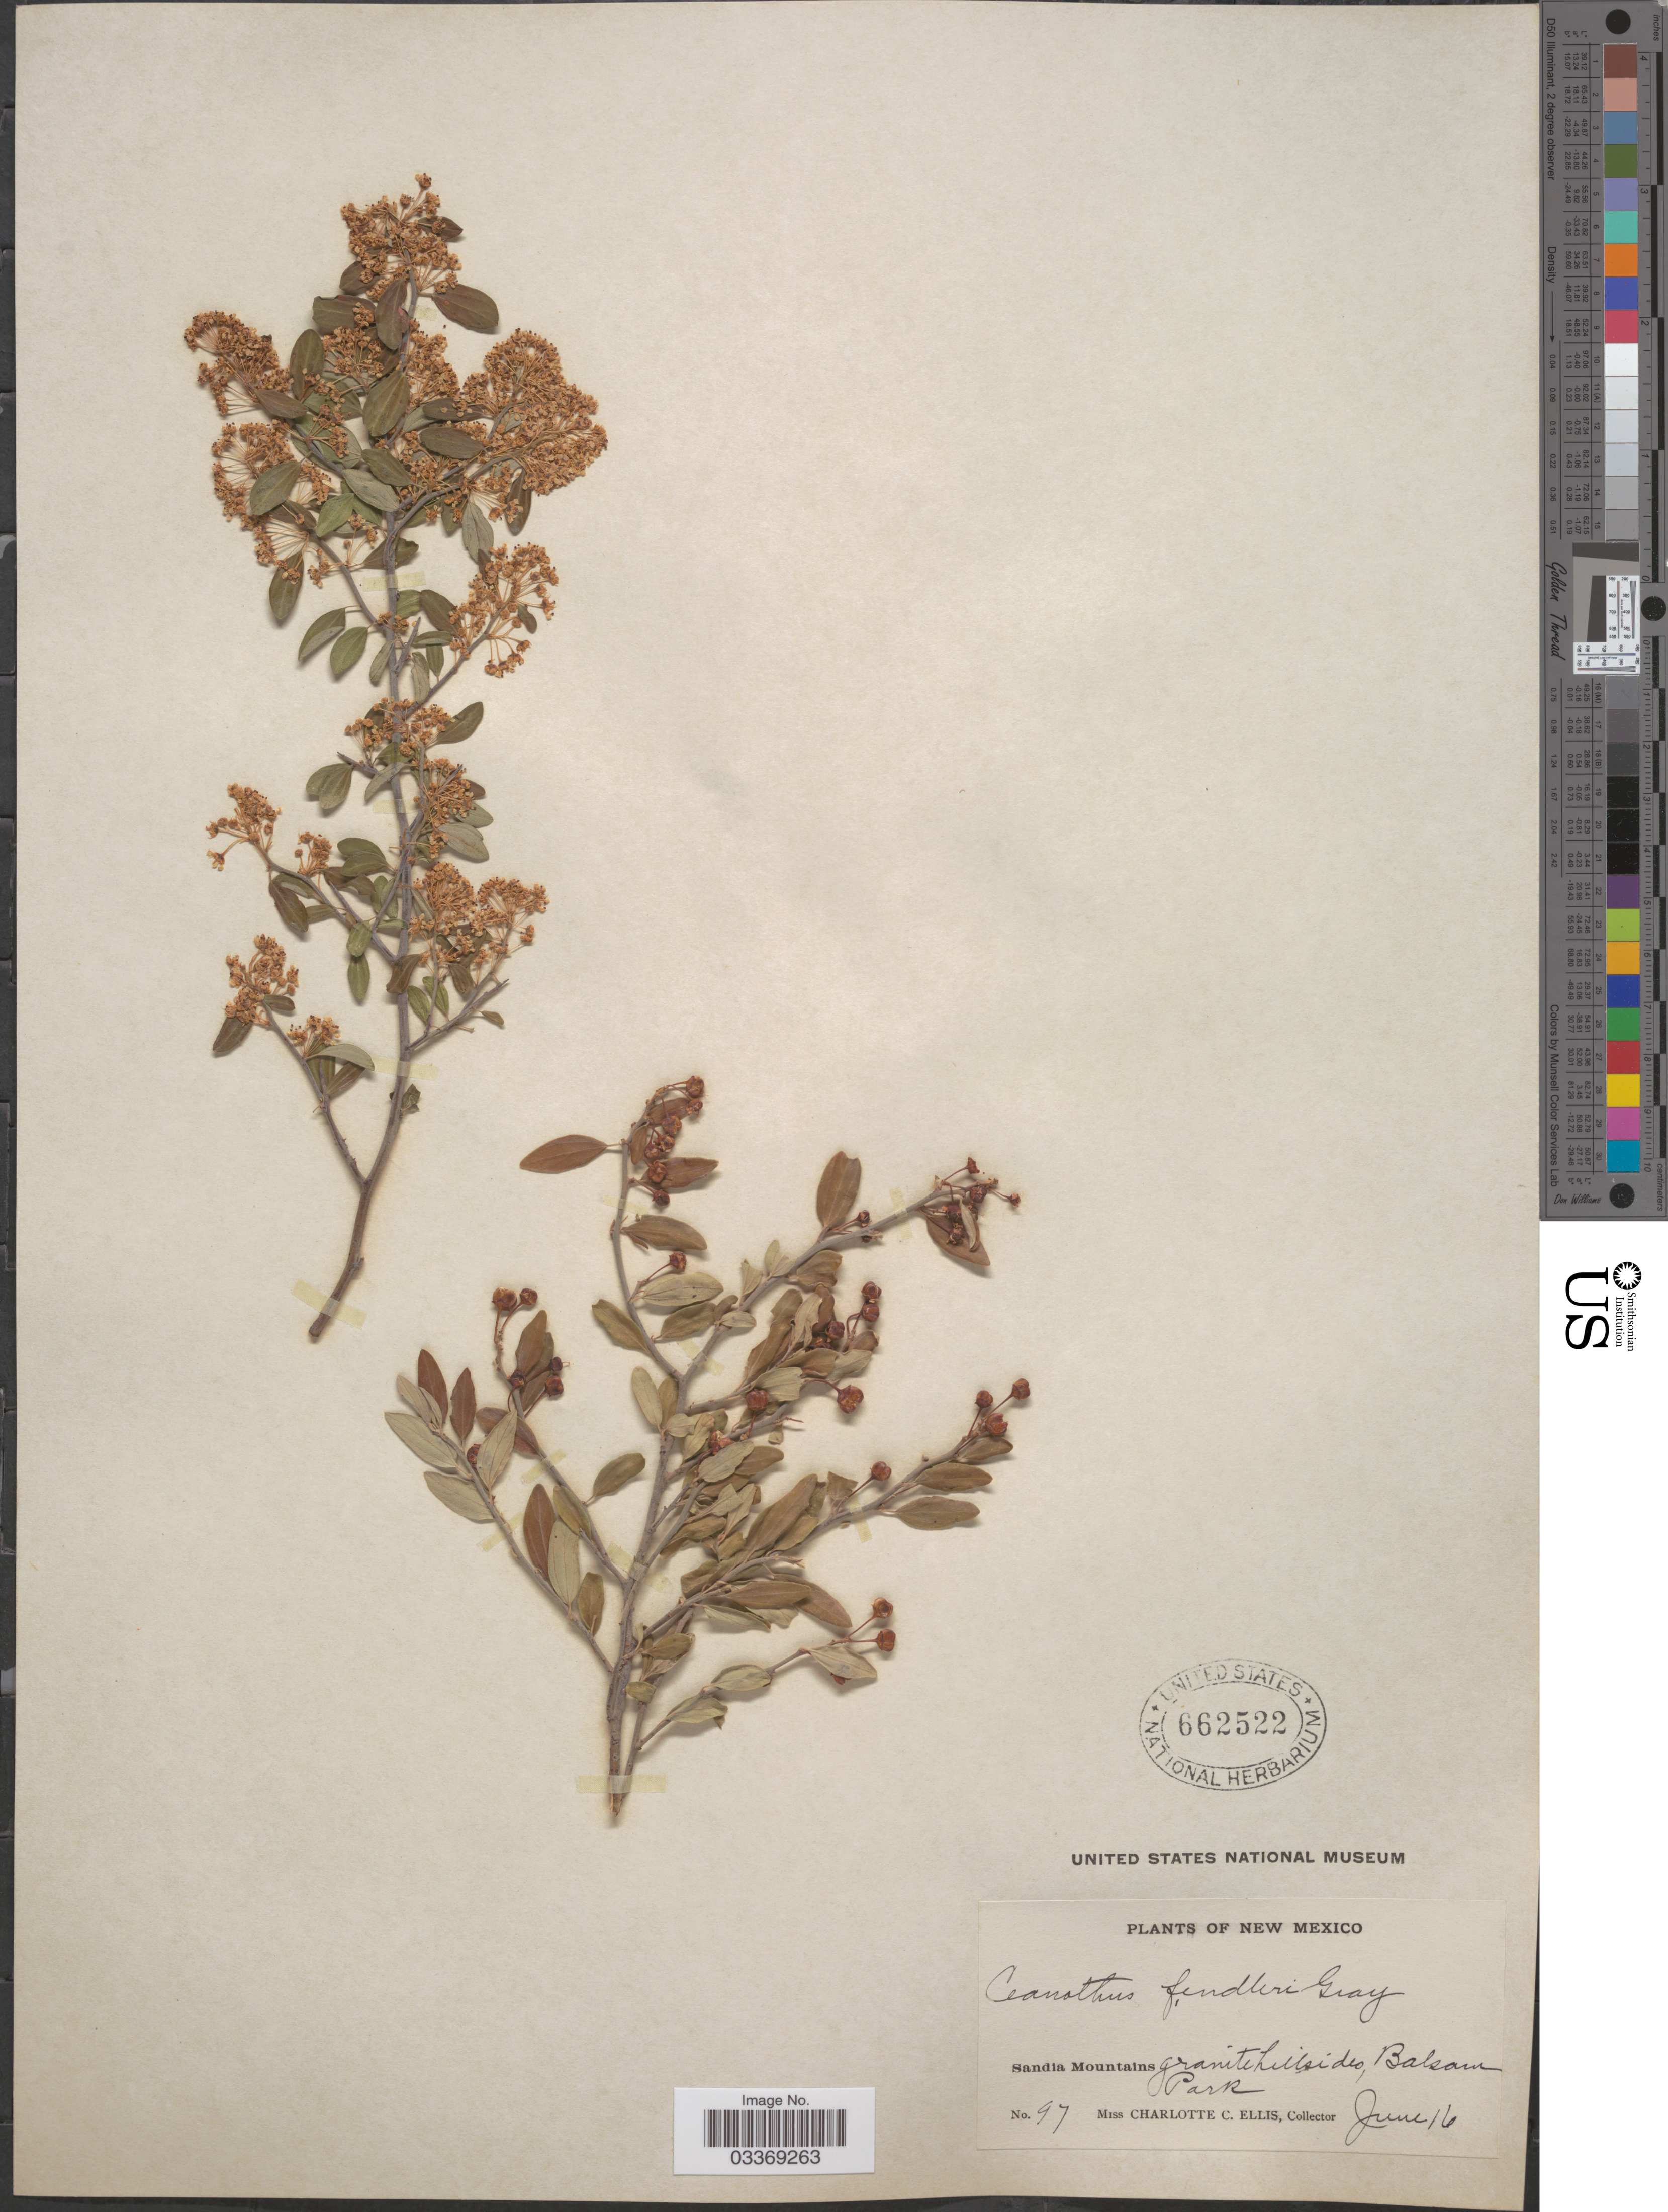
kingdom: Plantae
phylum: Tracheophyta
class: Magnoliopsida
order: Rosales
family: Rhamnaceae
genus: Ceanothus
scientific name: Ceanothus fendleri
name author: A. Gray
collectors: C. C. Ellis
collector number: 97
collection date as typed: Transcribed d/m/y: /6/16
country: United States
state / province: New Mexico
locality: Sandia Mountains, Balsam Park.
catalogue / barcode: US 662522